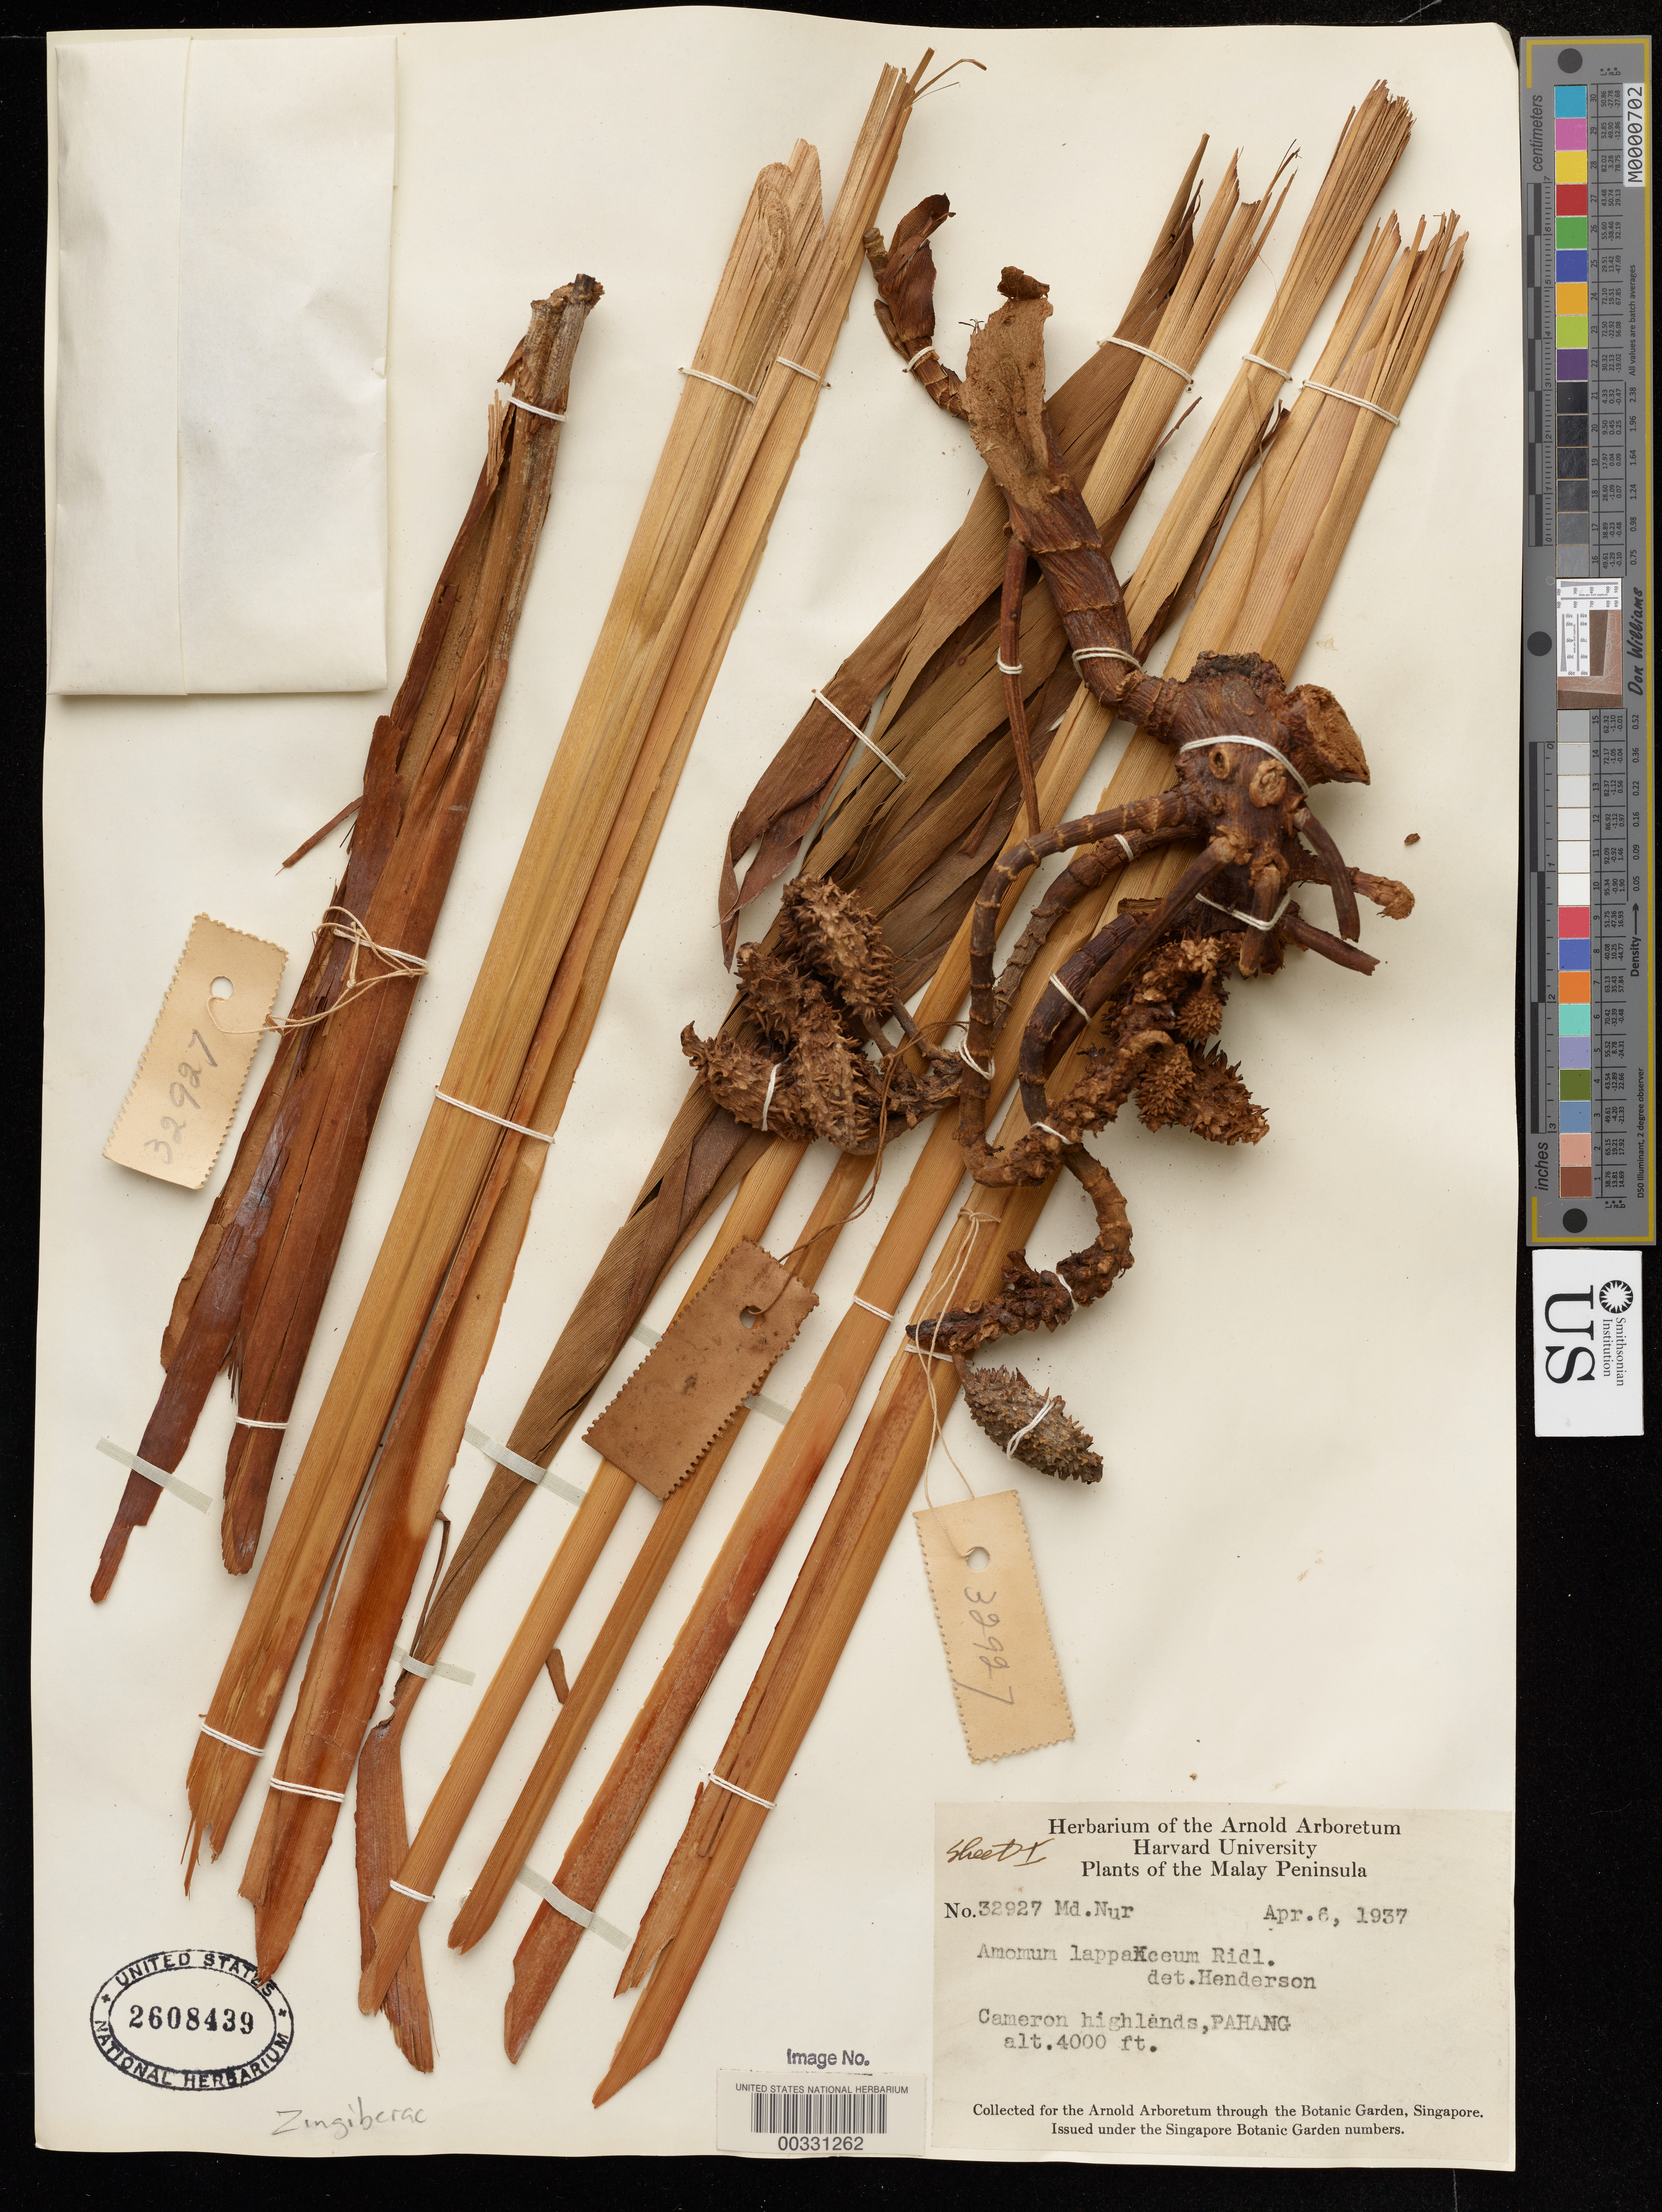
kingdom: Plantae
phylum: Tracheophyta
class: Liliopsida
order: Zingiberales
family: Zingiberaceae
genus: Amomum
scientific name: Amomum lappaceum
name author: Ridl.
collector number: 32927 Md. Nur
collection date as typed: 06 Apr 1937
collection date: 1937-04-06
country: Malaysia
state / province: Pulau Pinang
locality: Cameron highlands [Malay Peninsula]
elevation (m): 1219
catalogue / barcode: US 2608439